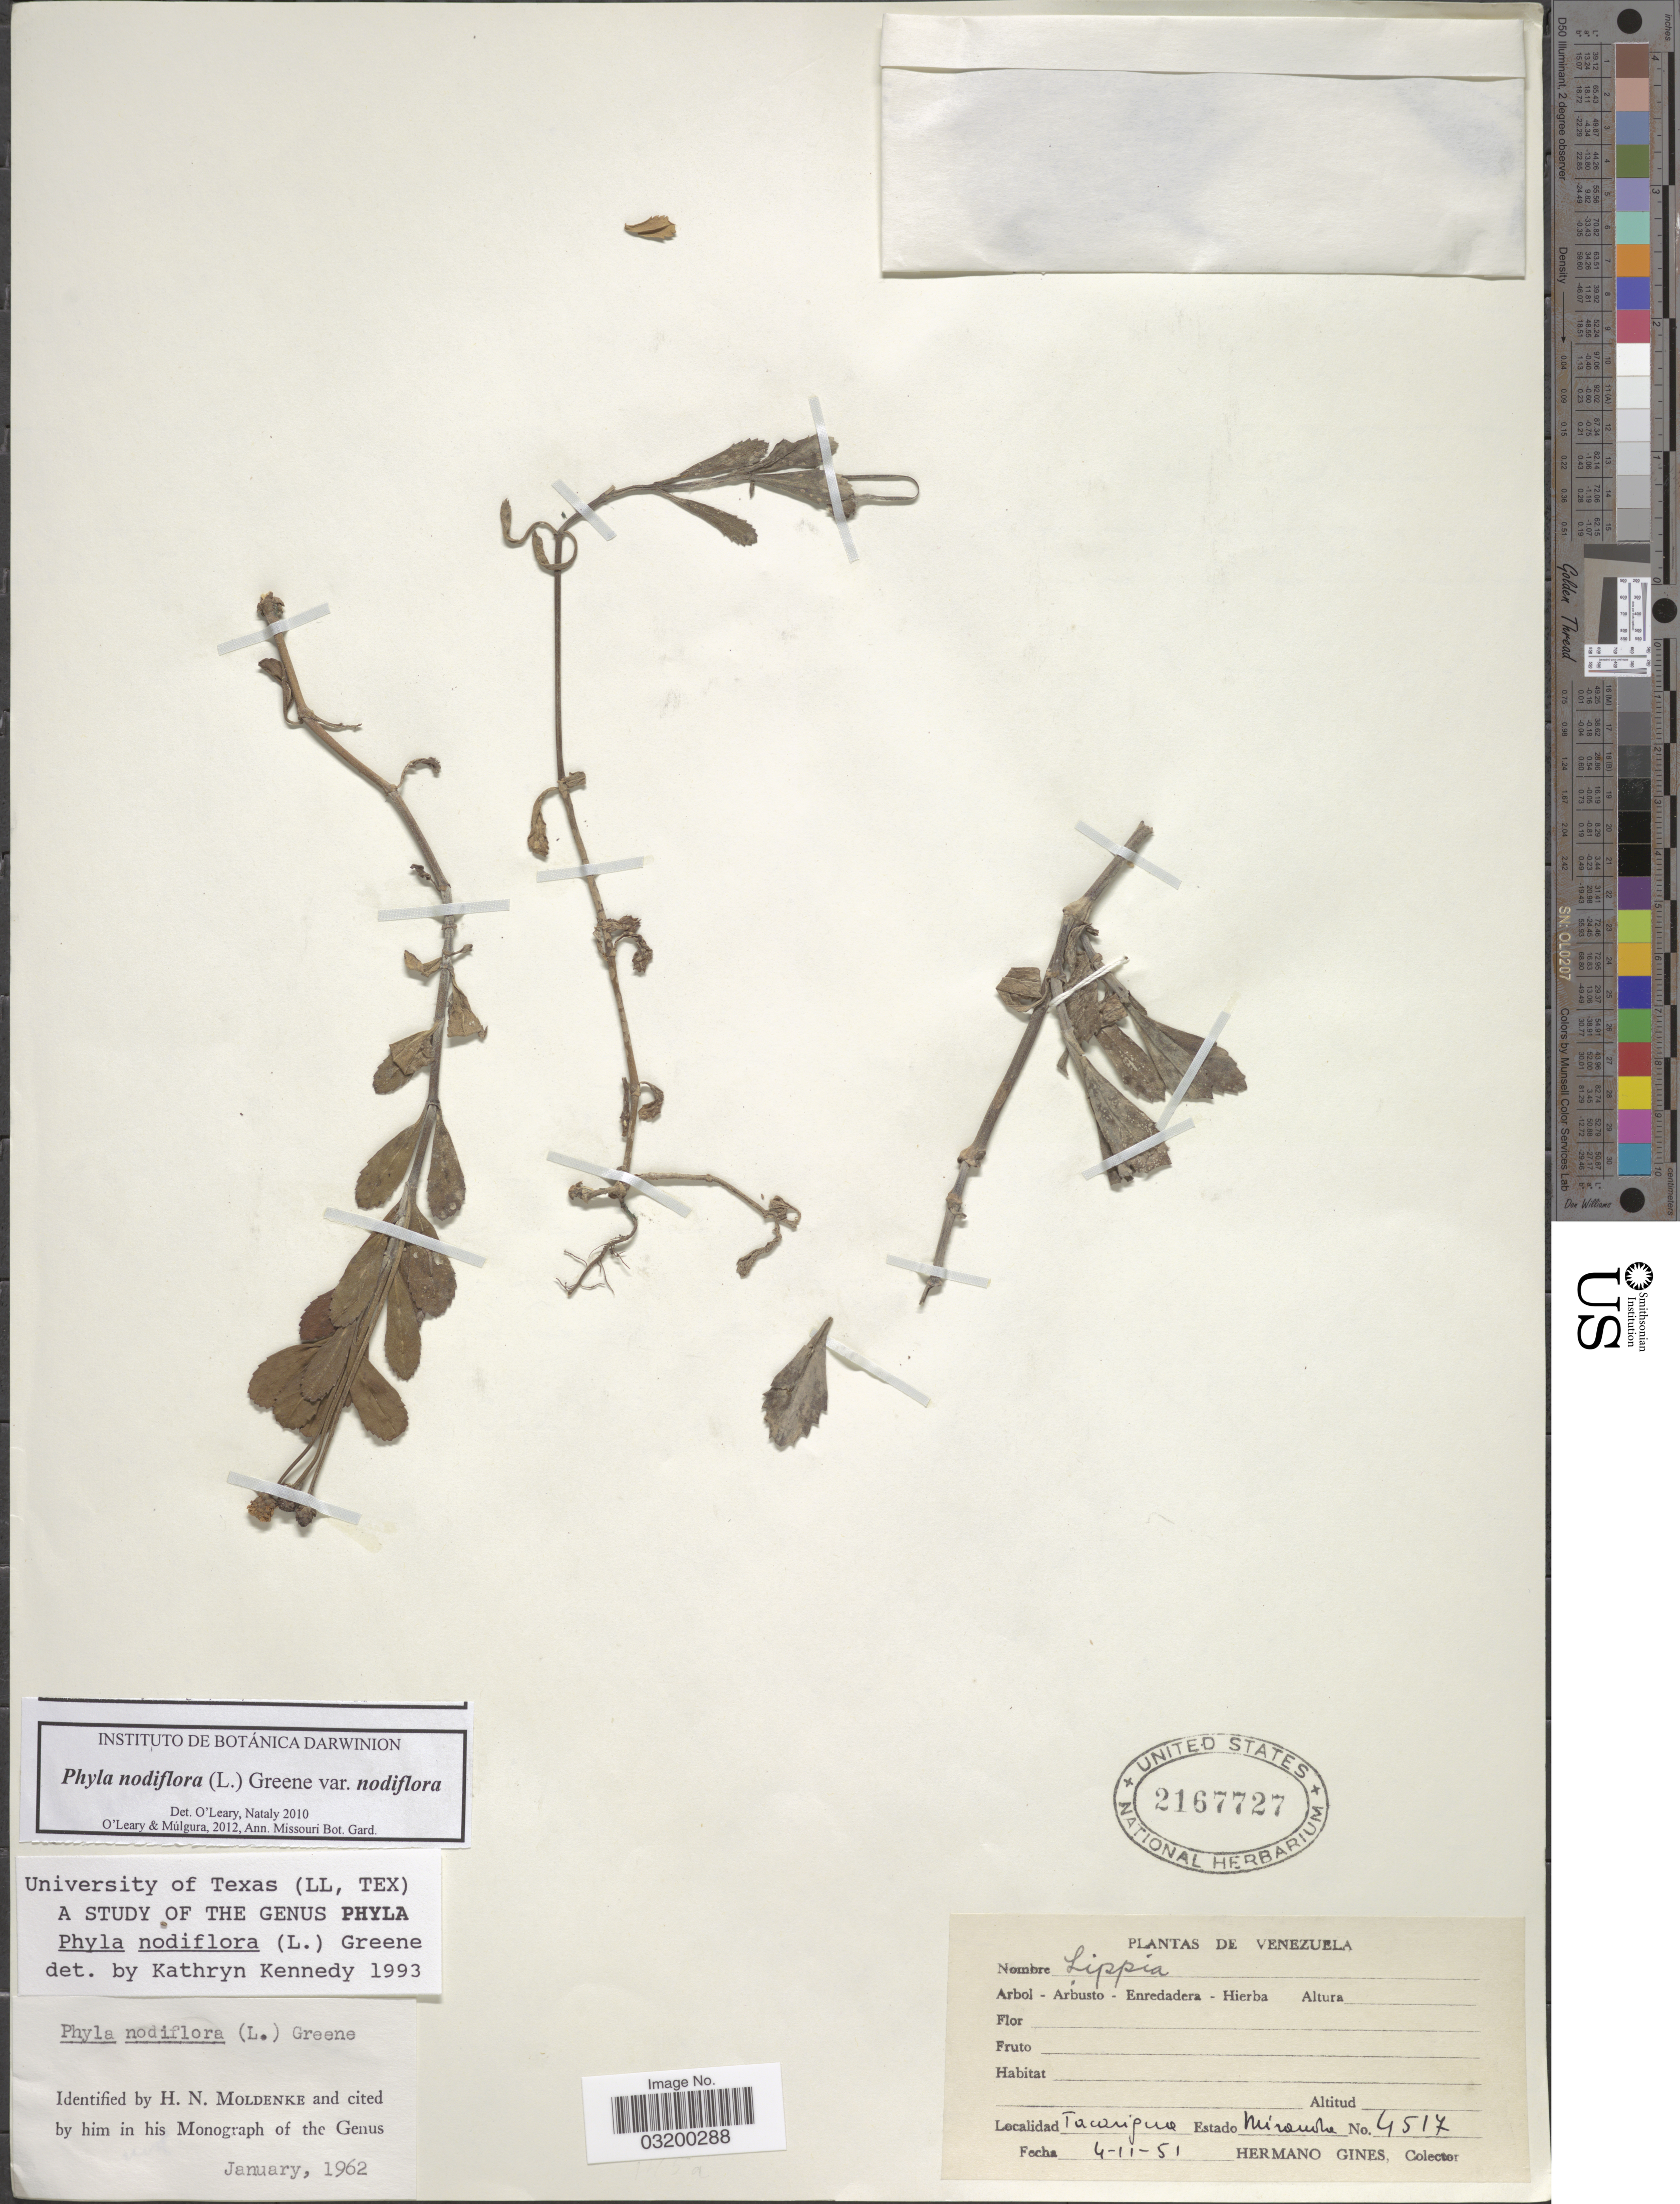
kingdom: Plantae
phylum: Tracheophyta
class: Magnoliopsida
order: Lamiales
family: Verbenaceae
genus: Phyla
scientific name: Phyla nodiflora var. nodiflora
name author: (L.) Greene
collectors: Bro. Gines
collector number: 4517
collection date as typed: Transcribed d/m/y: 4/11/51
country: Venezuela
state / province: Miranda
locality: Tacarigua.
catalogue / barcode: US 2167727